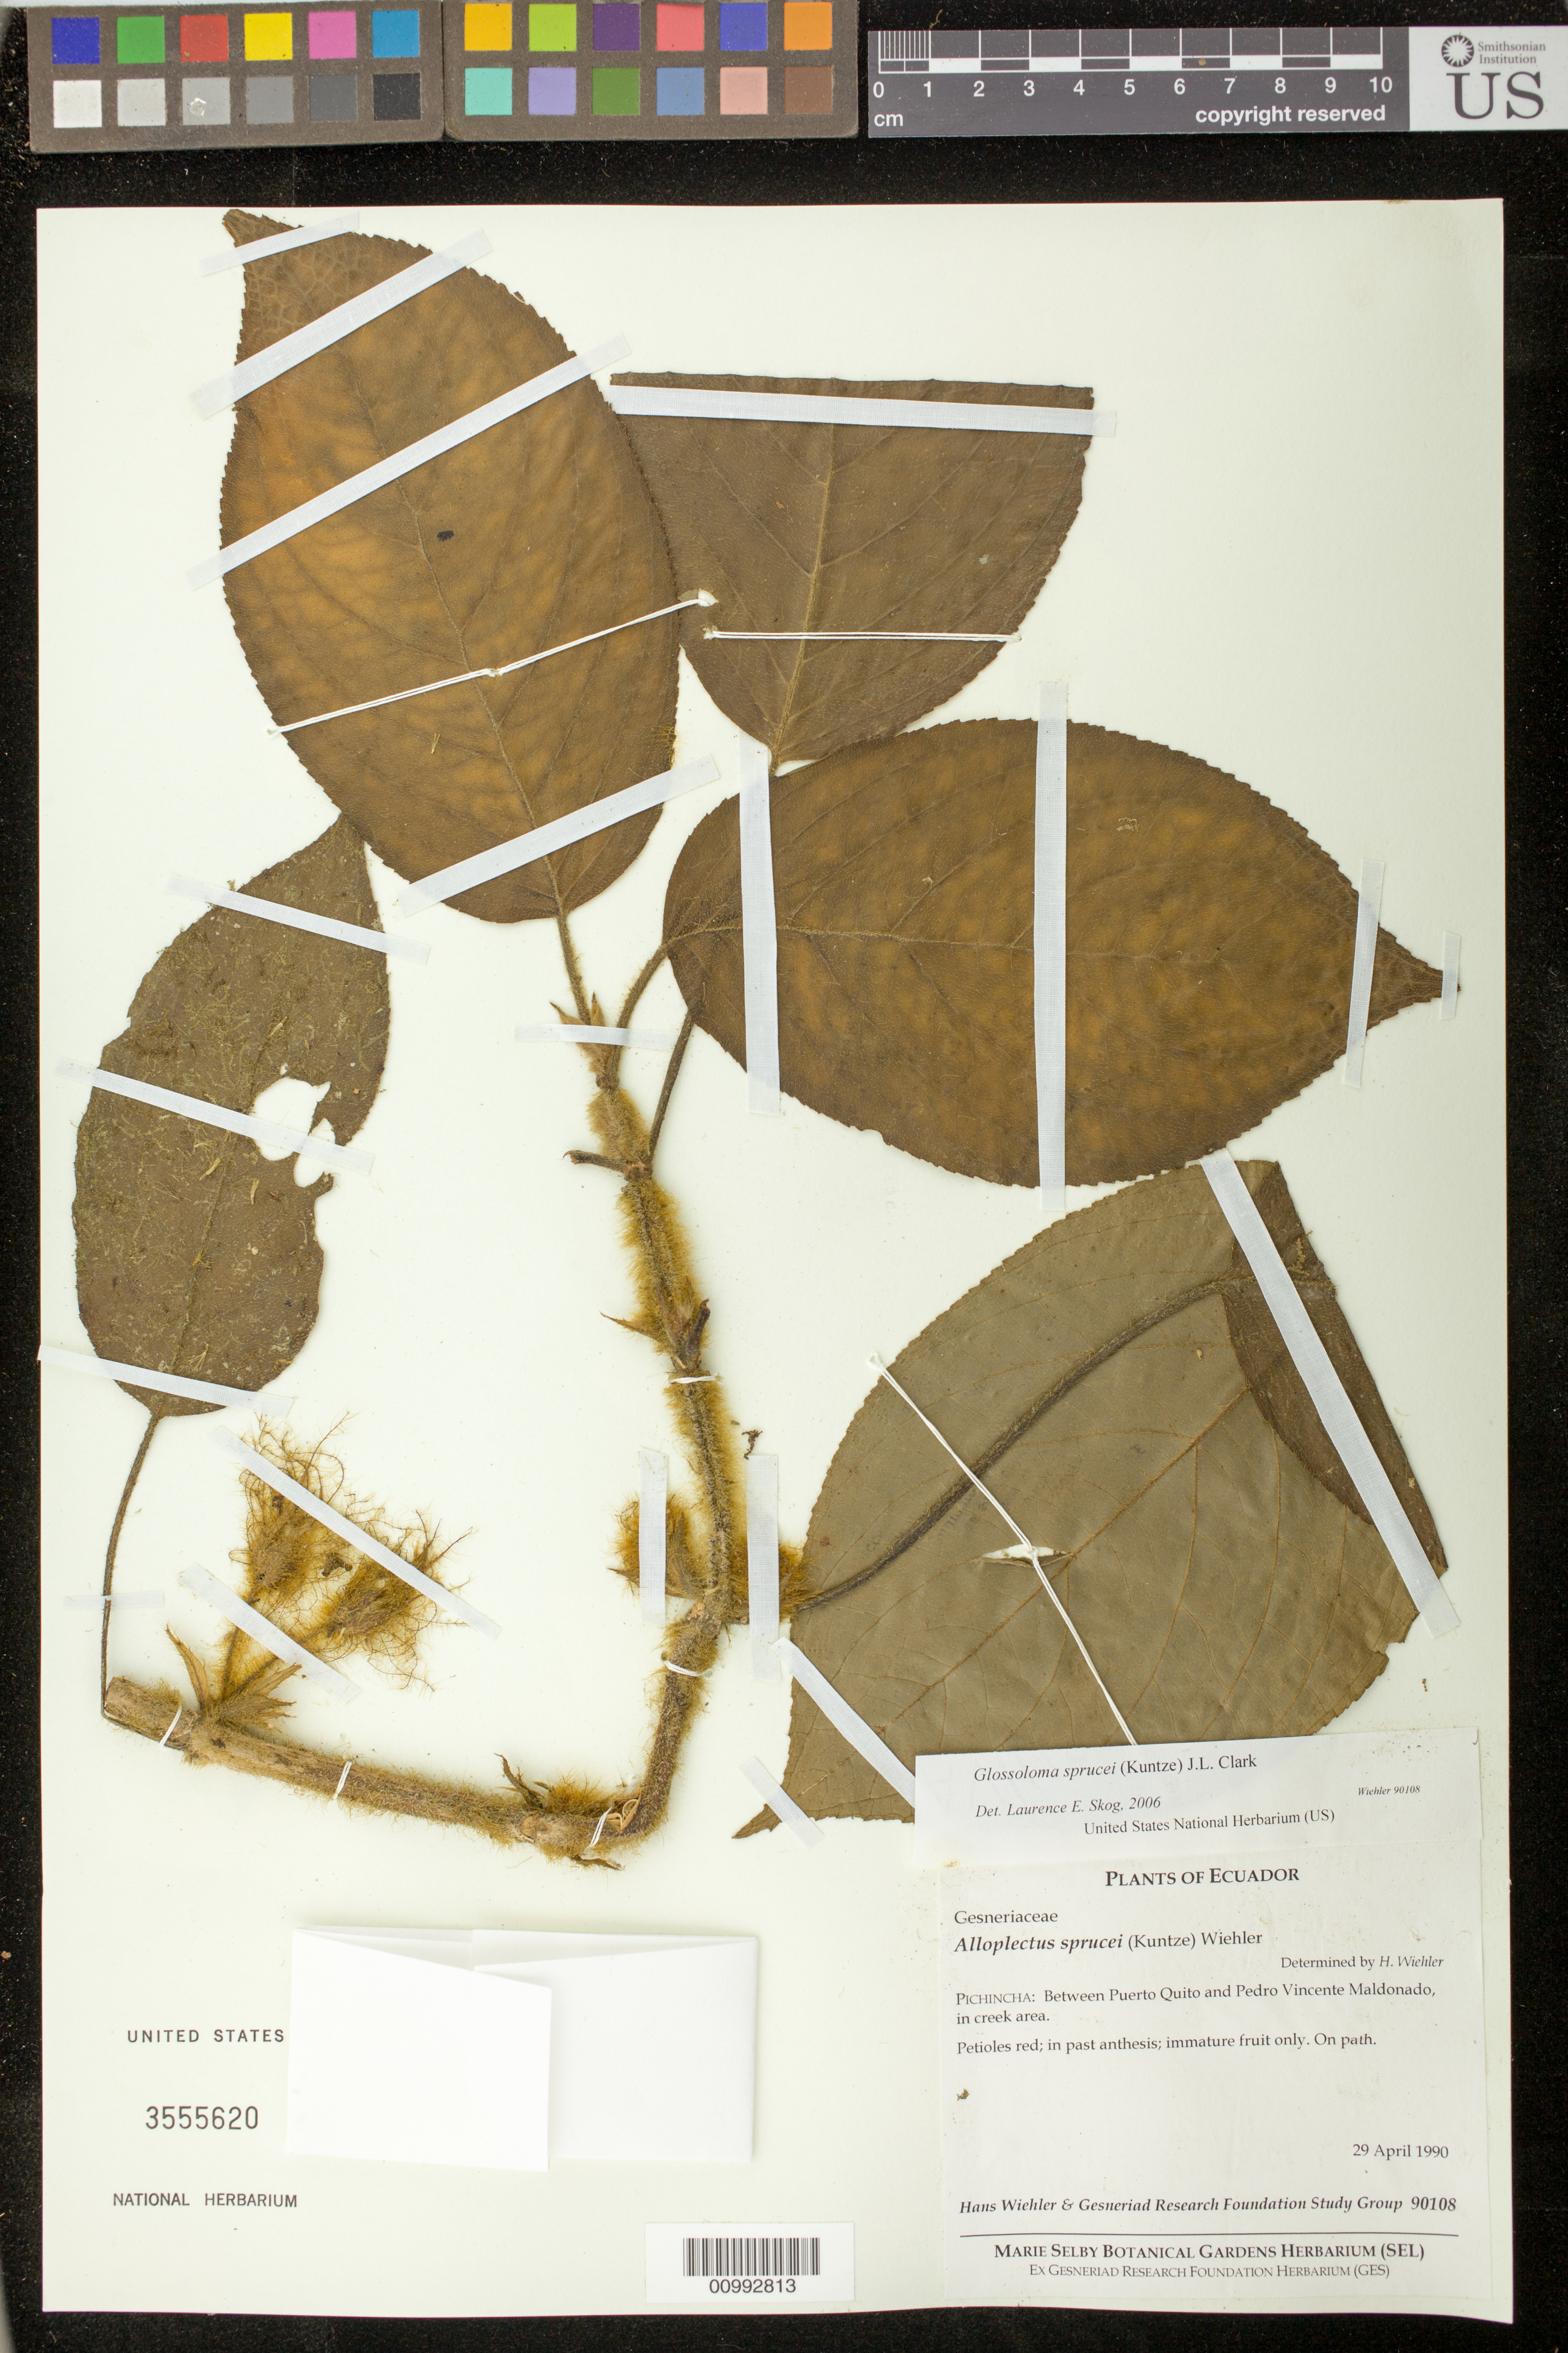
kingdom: Plantae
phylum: Tracheophyta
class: Magnoliopsida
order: Lamiales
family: Gesneriaceae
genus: Glossoloma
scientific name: Glossoloma sprucei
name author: (Kuntze) J.L. Clark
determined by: Skog, Laurence E.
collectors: H. J. Wiehler & GRF Study Group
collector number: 90108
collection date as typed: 29 Apr 1990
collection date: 1990-04-29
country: Ecuador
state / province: Pichincha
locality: Pichincha: between Puerto Quito and Pedro Vincente Maldonado, in creek area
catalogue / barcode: US 3555620